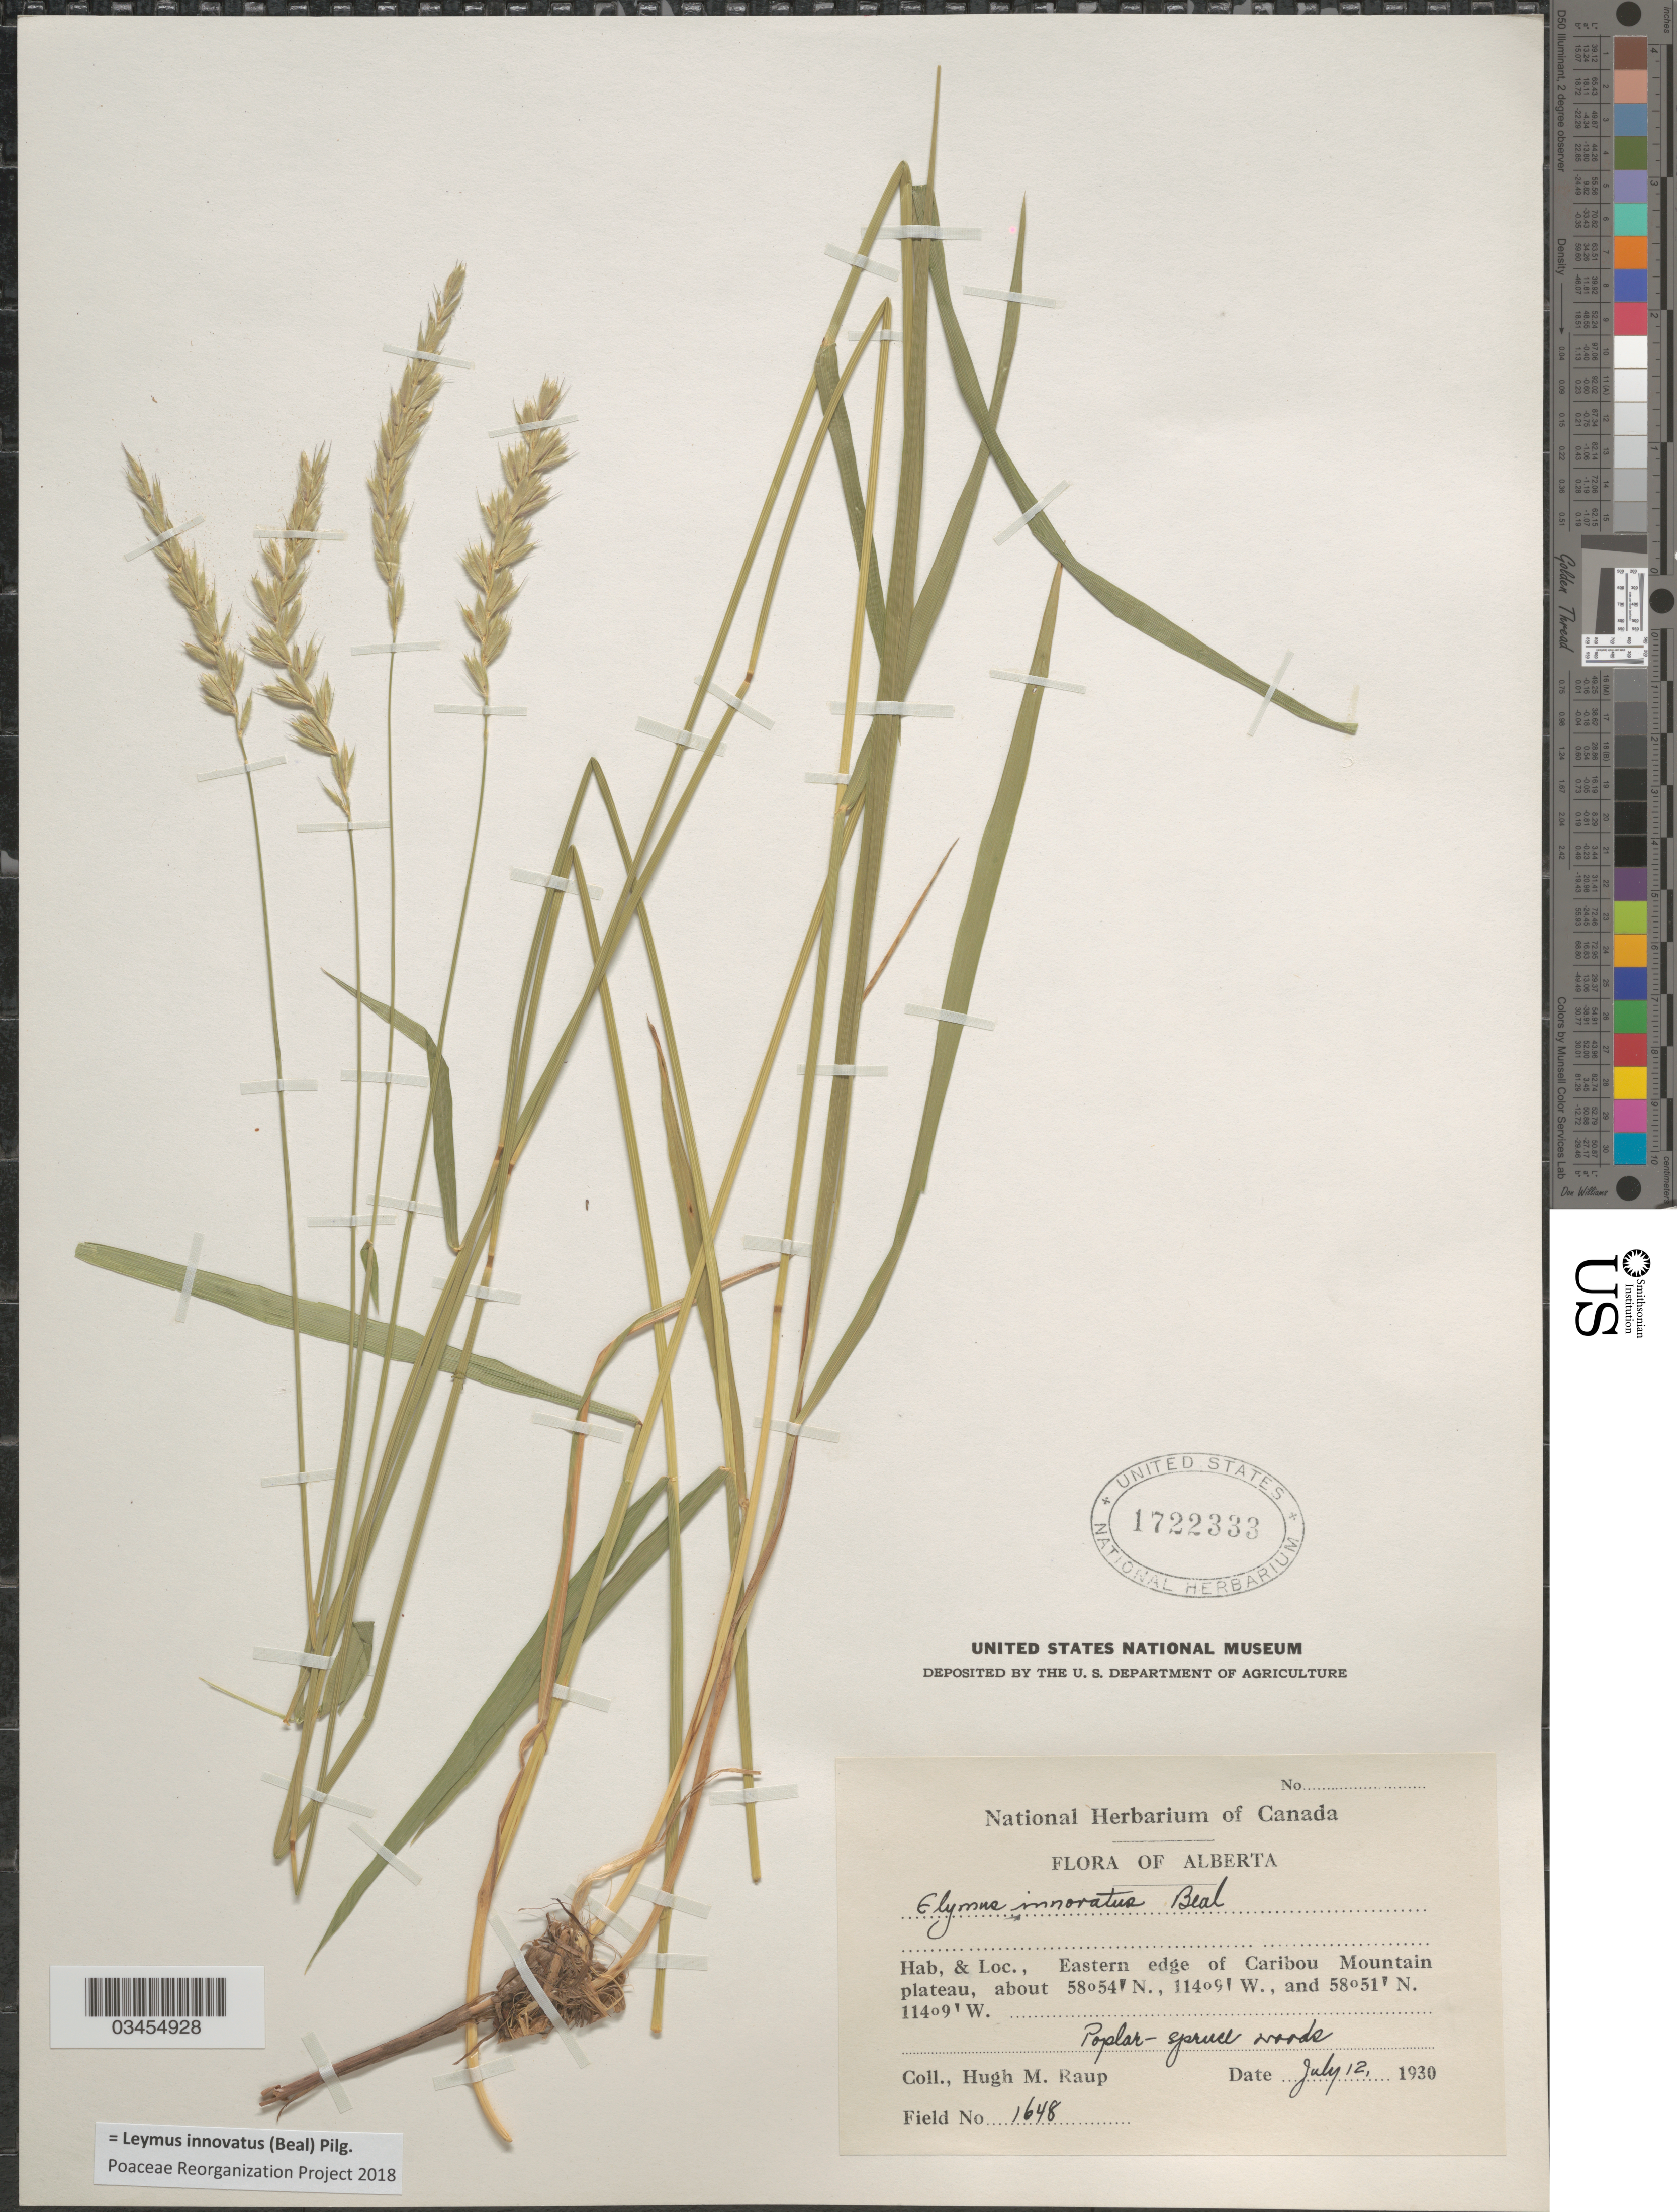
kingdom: Plantae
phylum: Tracheophyta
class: Liliopsida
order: Poales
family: Poaceae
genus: Leymus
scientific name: Leymus innovatus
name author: (W.J. Beal) Pilg.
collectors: H. Raup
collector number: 1648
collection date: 1930-07-12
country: Canada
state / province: Alberta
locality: Eastern edge of Caribou Mountain plateau. Poplar-spruce woods.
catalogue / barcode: US 1722333